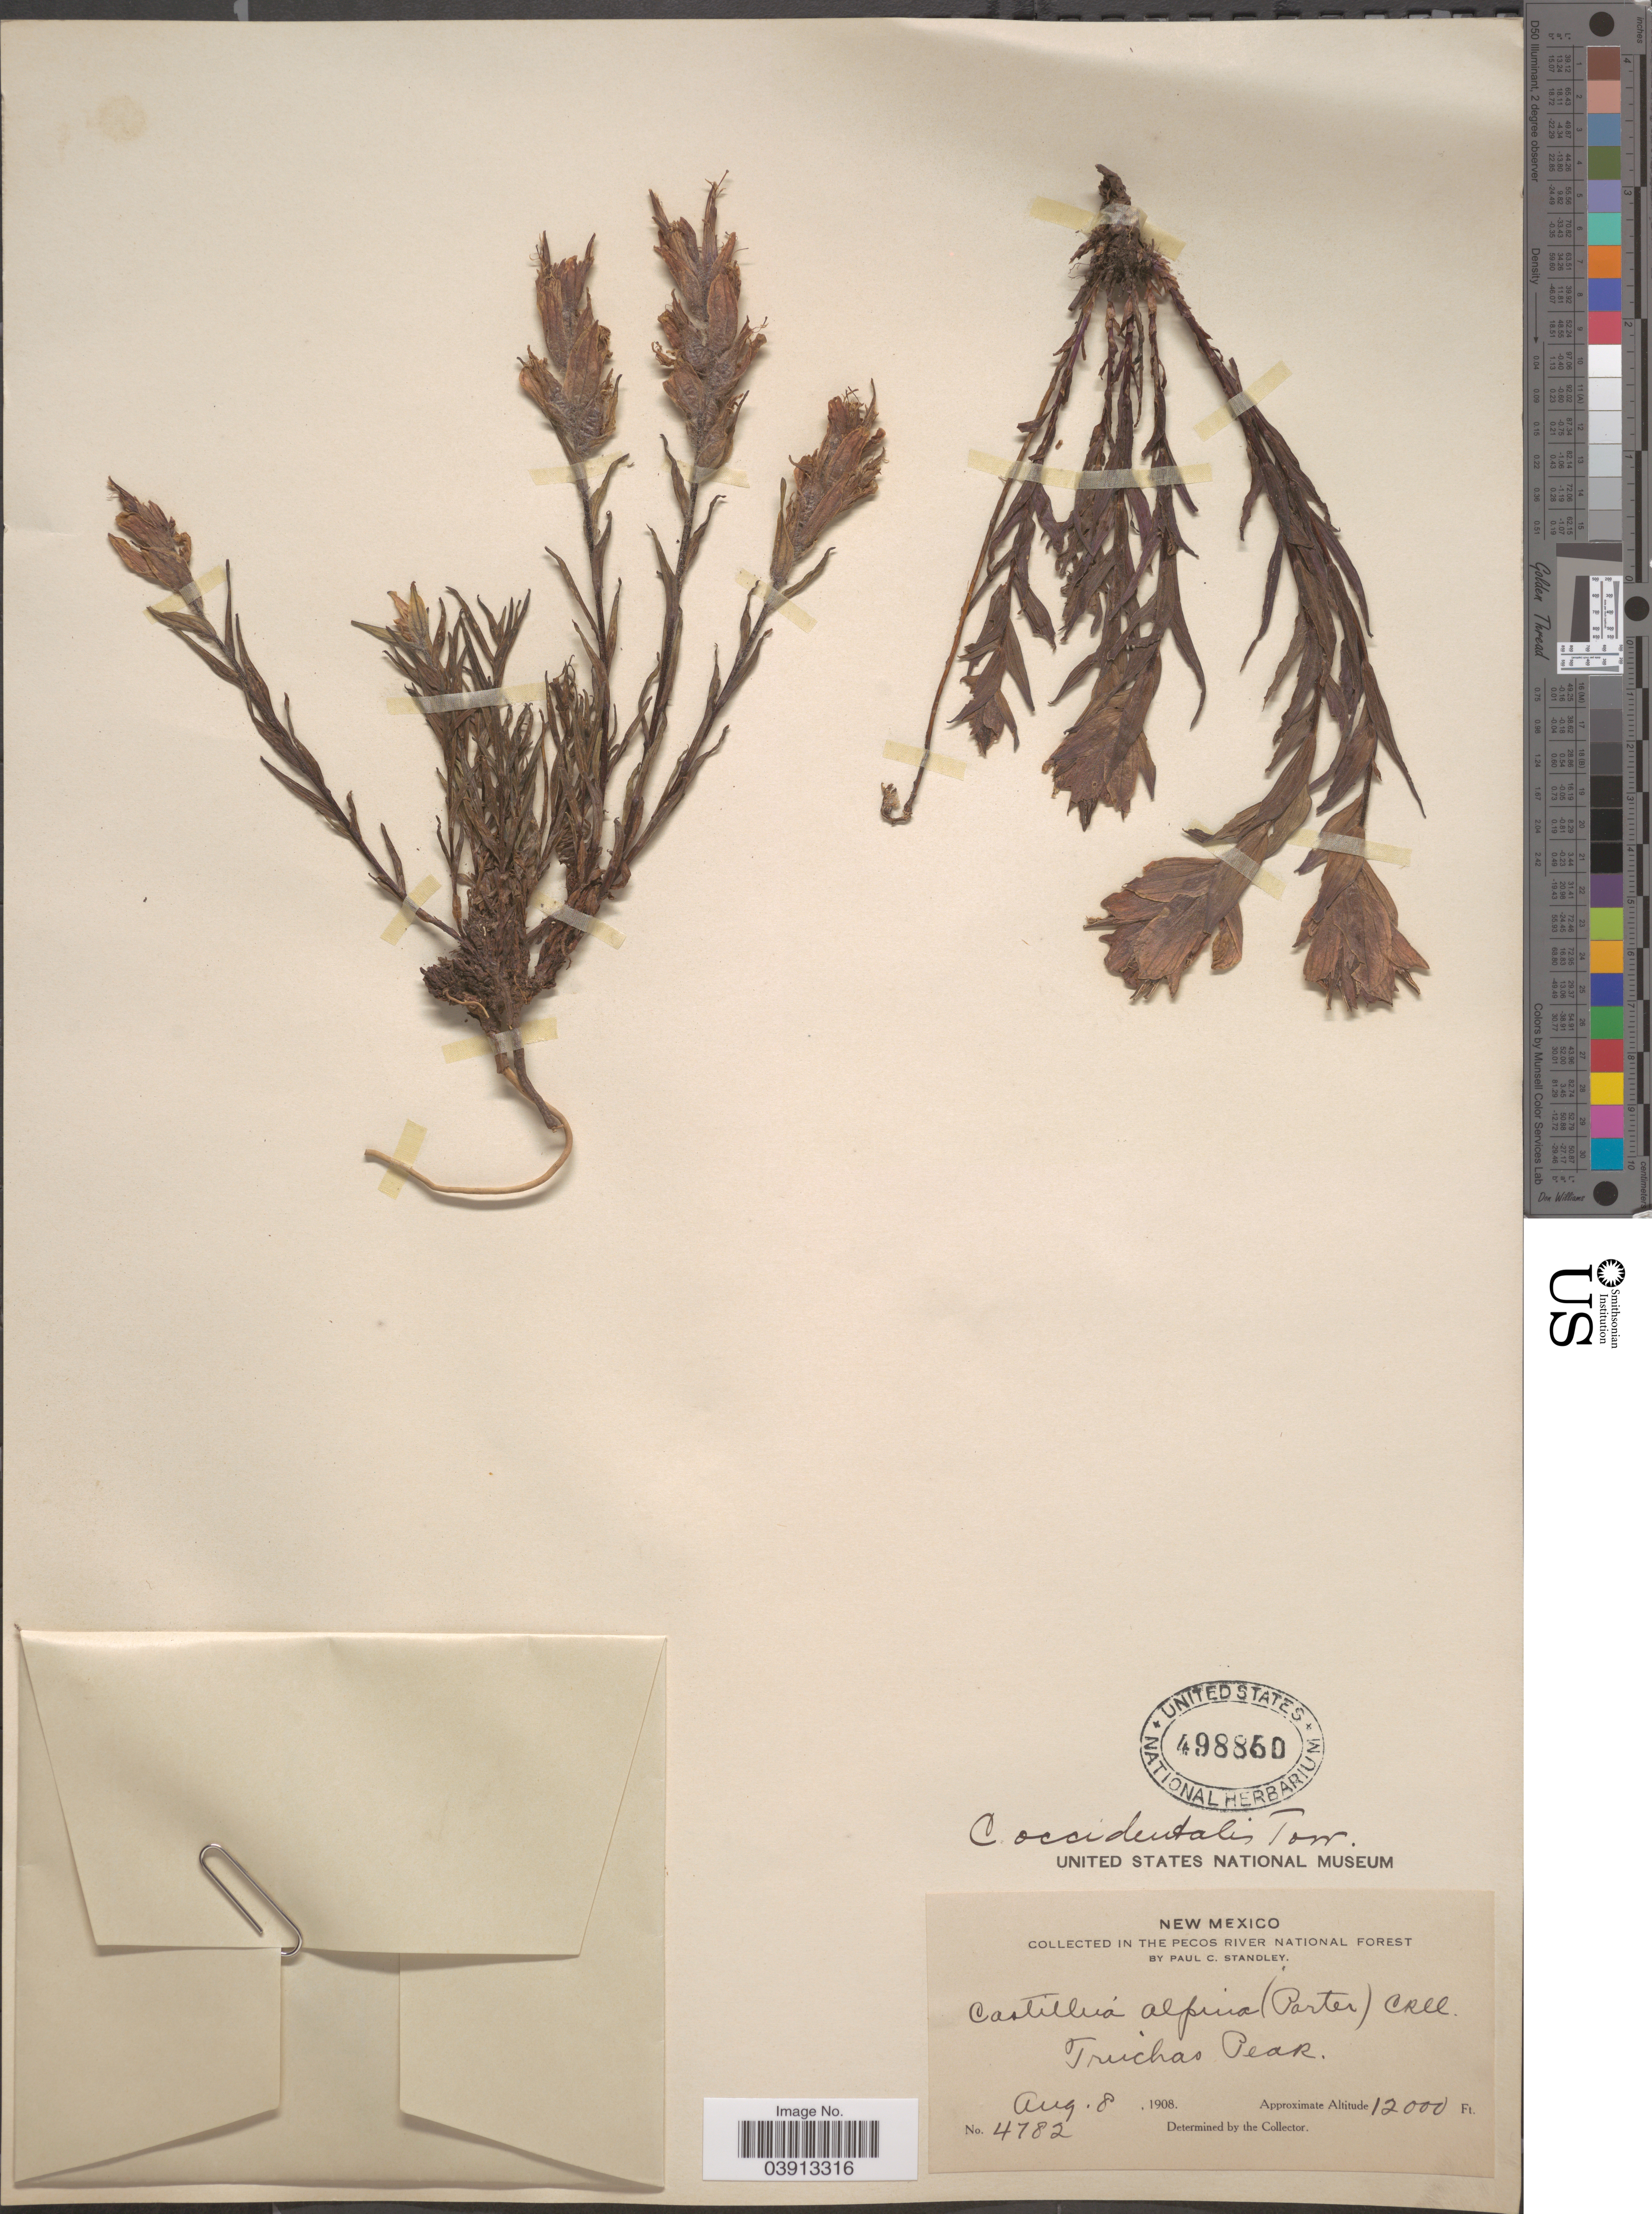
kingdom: Plantae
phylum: Tracheophyta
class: Magnoliopsida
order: Lamiales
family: Orobanchaceae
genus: Castilleja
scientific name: Castilleja occidentalis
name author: Torr.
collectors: P. C. Standley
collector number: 4782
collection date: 1908-08-08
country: United States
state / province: New Mexico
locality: In the Pecos River National Forest. Truchas Peak.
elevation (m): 3658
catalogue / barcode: US 498850